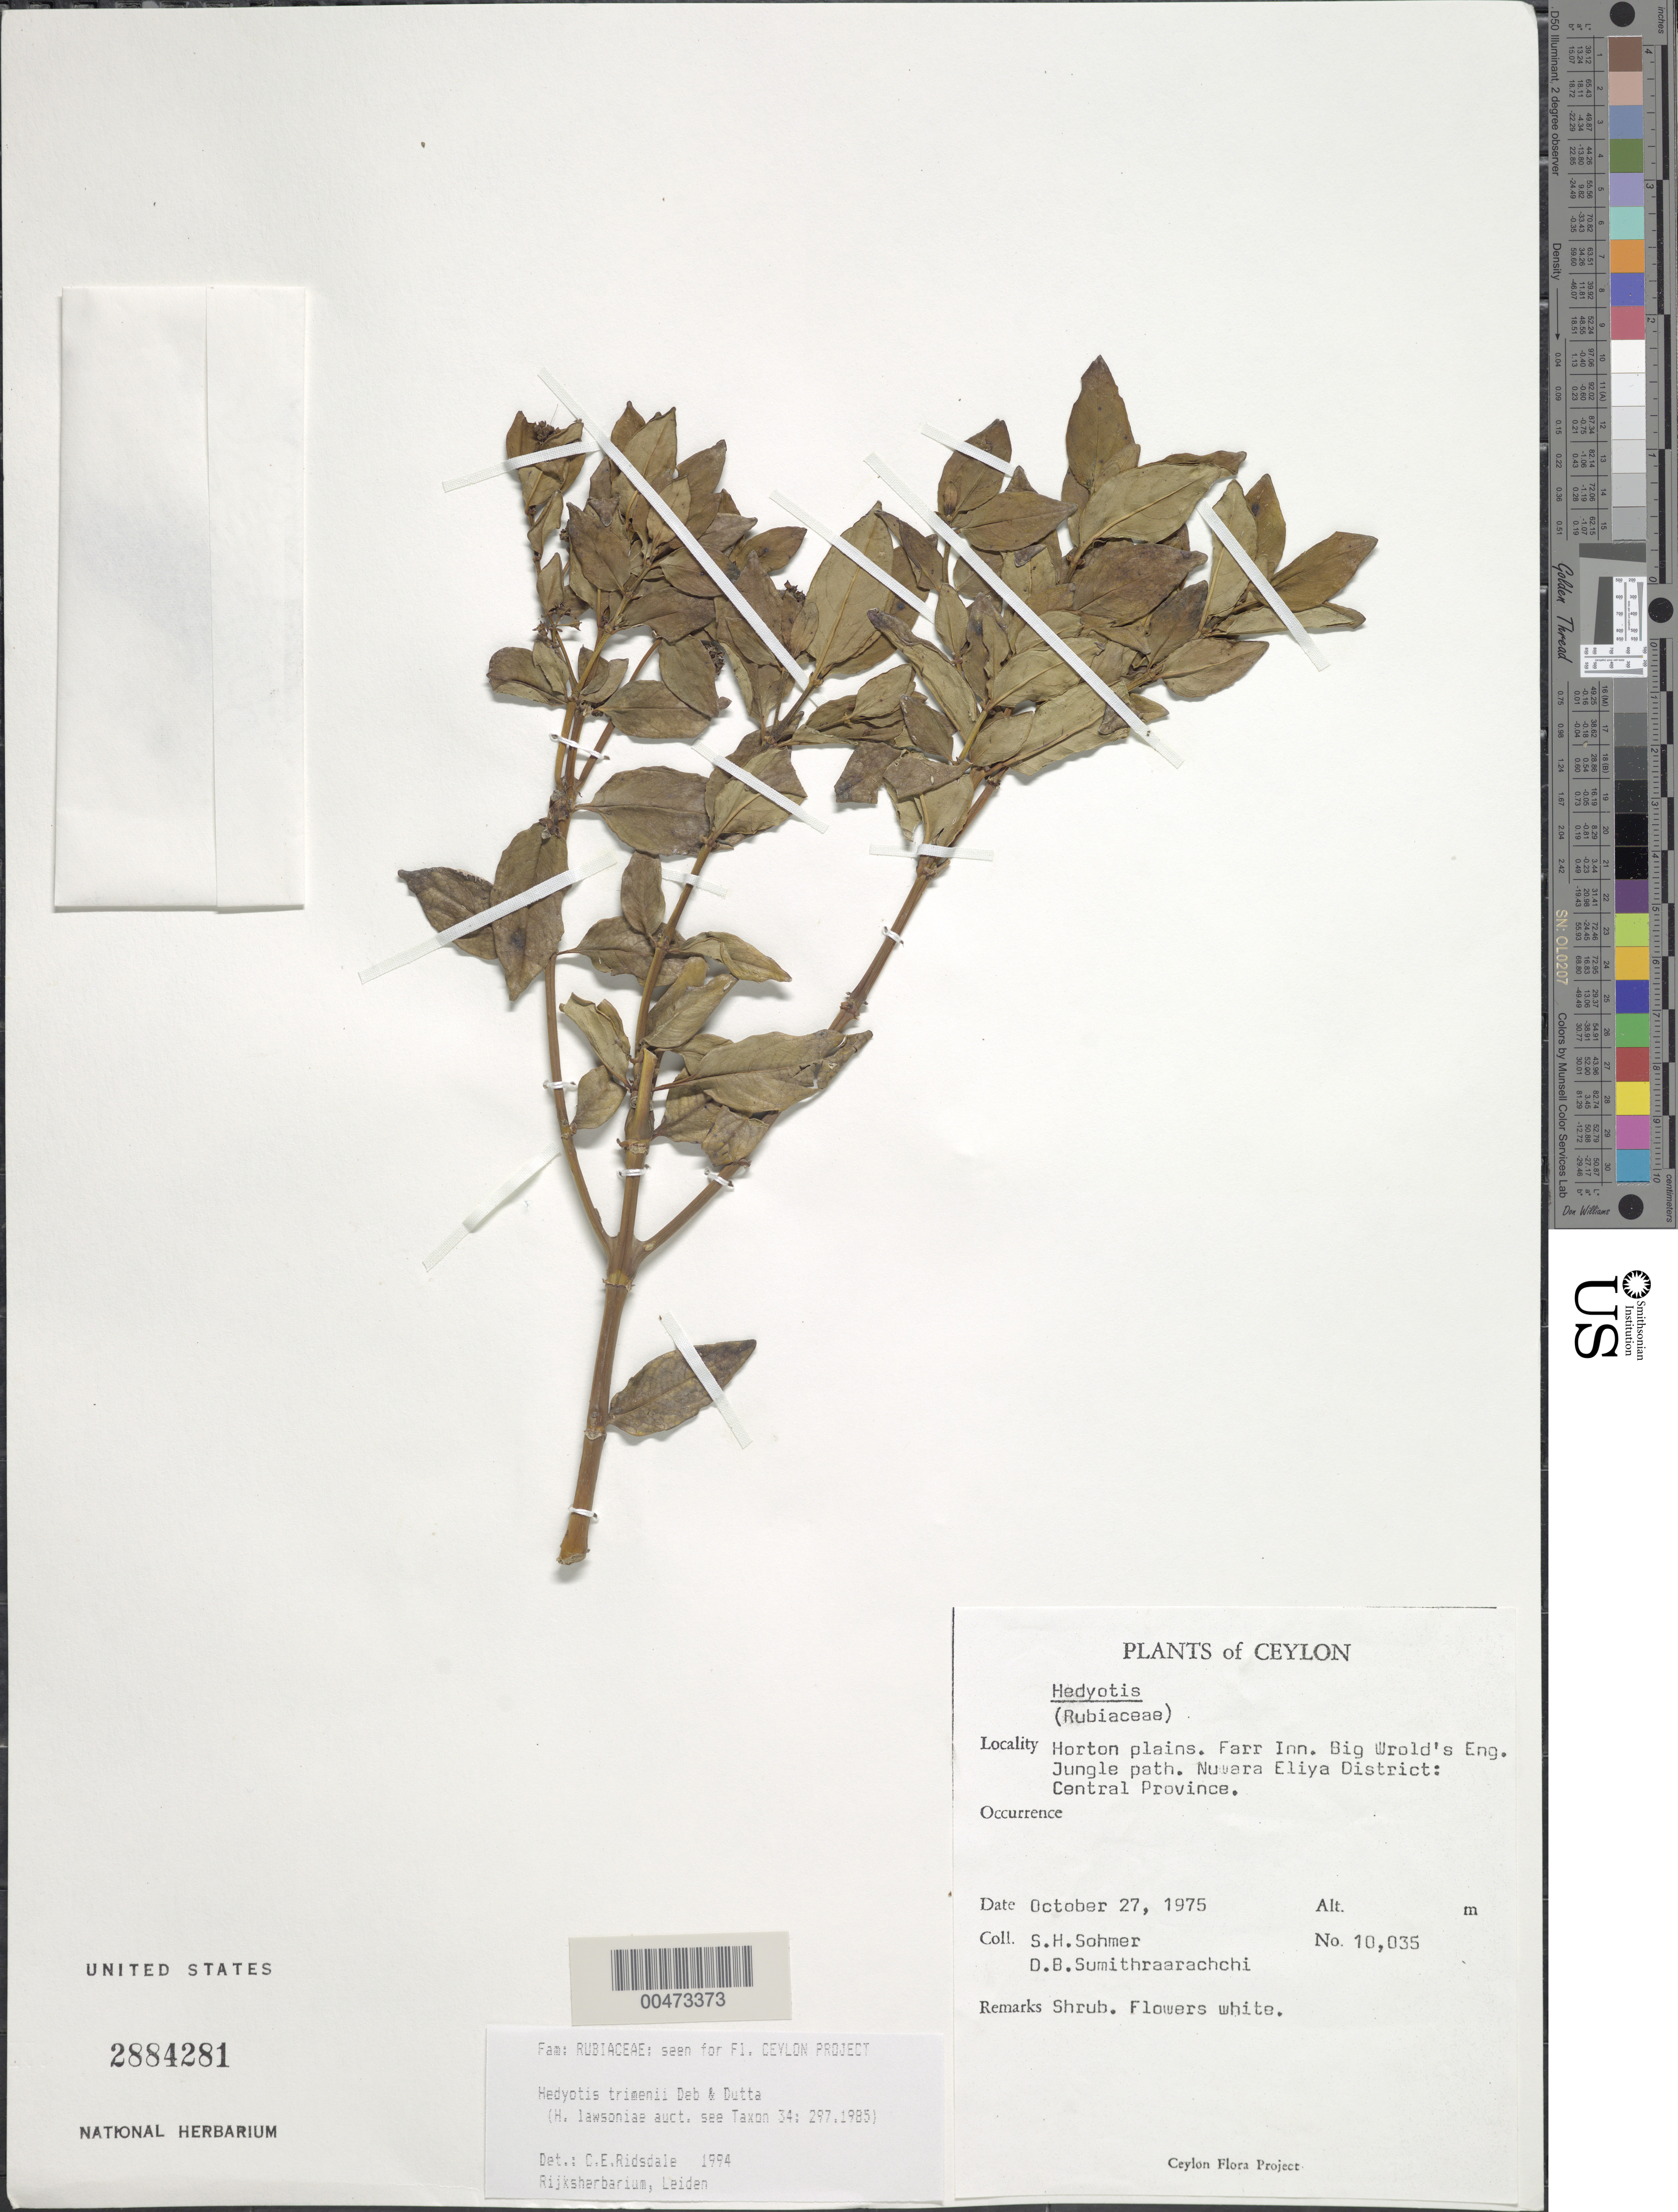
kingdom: Plantae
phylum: Tracheophyta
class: Magnoliopsida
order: Gentianales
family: Rubiaceae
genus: Hedyotis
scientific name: Hedyotis trimenii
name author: Deb & R. Dutta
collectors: S. H. Sohmer & D. B. Sumithraarachchi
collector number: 10035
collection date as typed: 27 Oct 1975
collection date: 1975-10-27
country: Sri Lanka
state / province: Central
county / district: Nuwara Eliya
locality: Horton plains, Farr Inn, Big World's End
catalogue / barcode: US 2884281